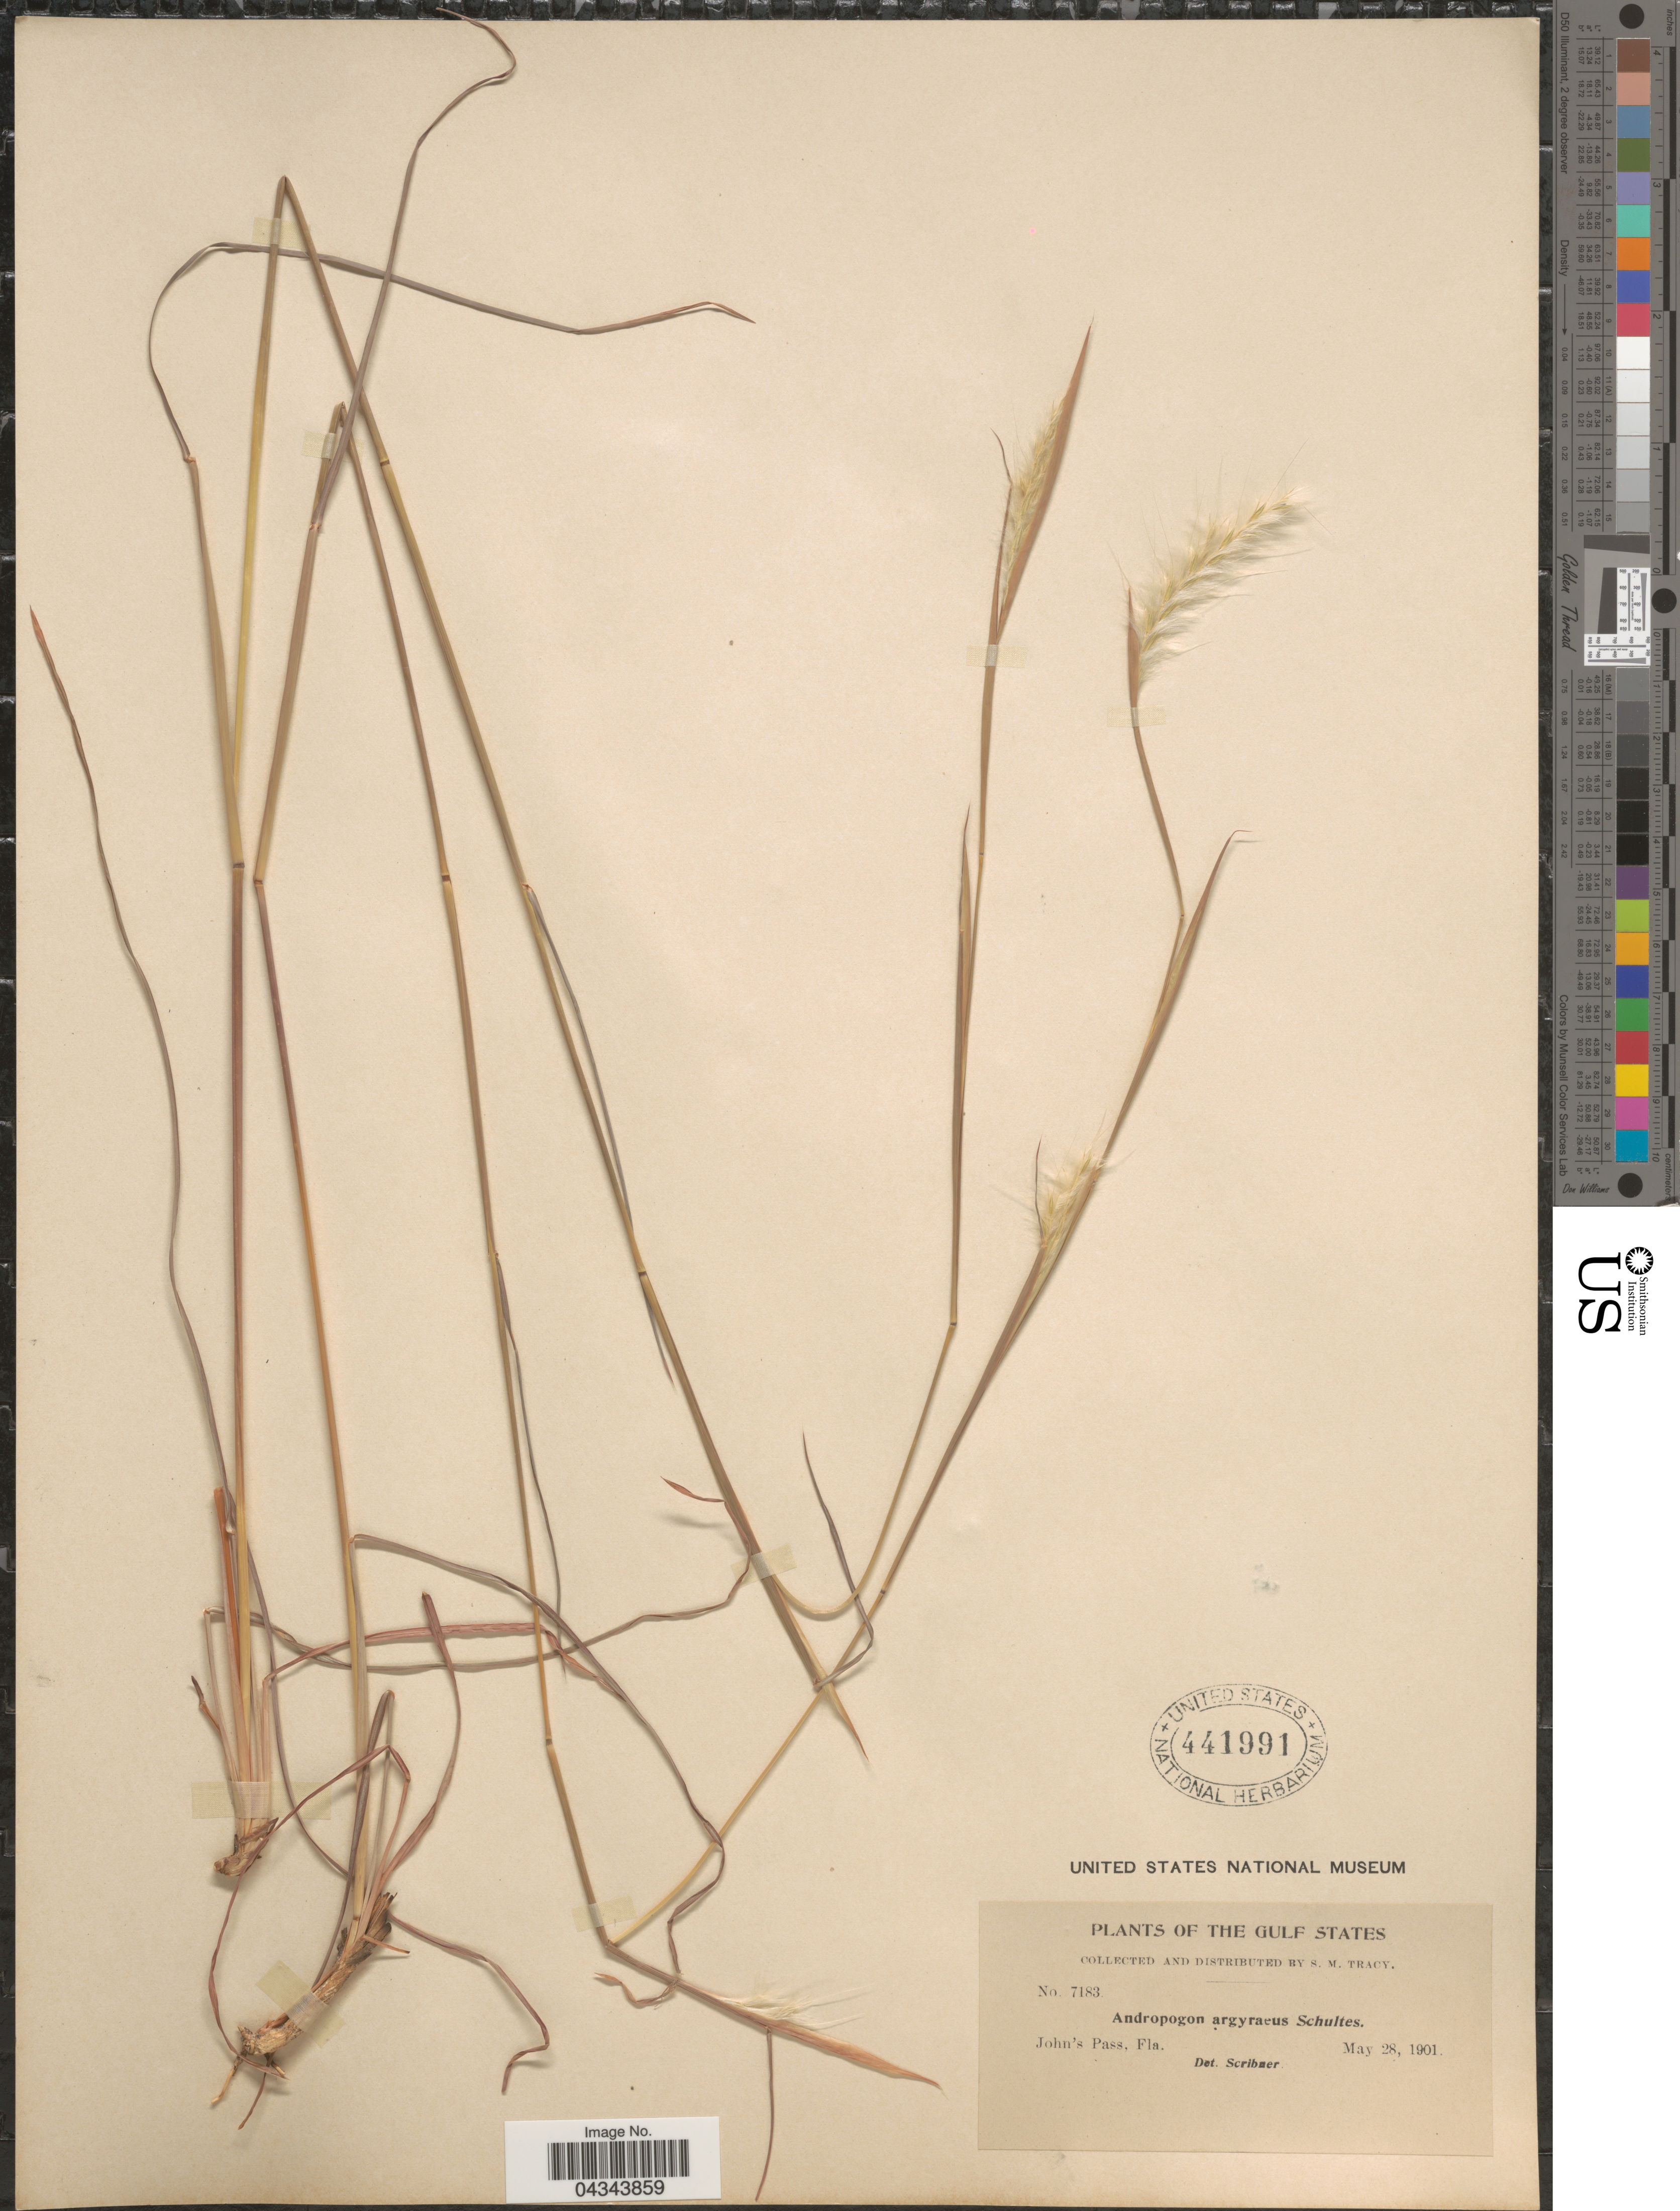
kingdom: Plantae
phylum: Tracheophyta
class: Liliopsida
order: Poales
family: Poaceae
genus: Andropogon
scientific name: Andropogon ternarius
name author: Michx.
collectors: S. M. Tracy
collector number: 7183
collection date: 1901-05-28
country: United States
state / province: Florida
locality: Gulf States. John's Pass.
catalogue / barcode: US 441991